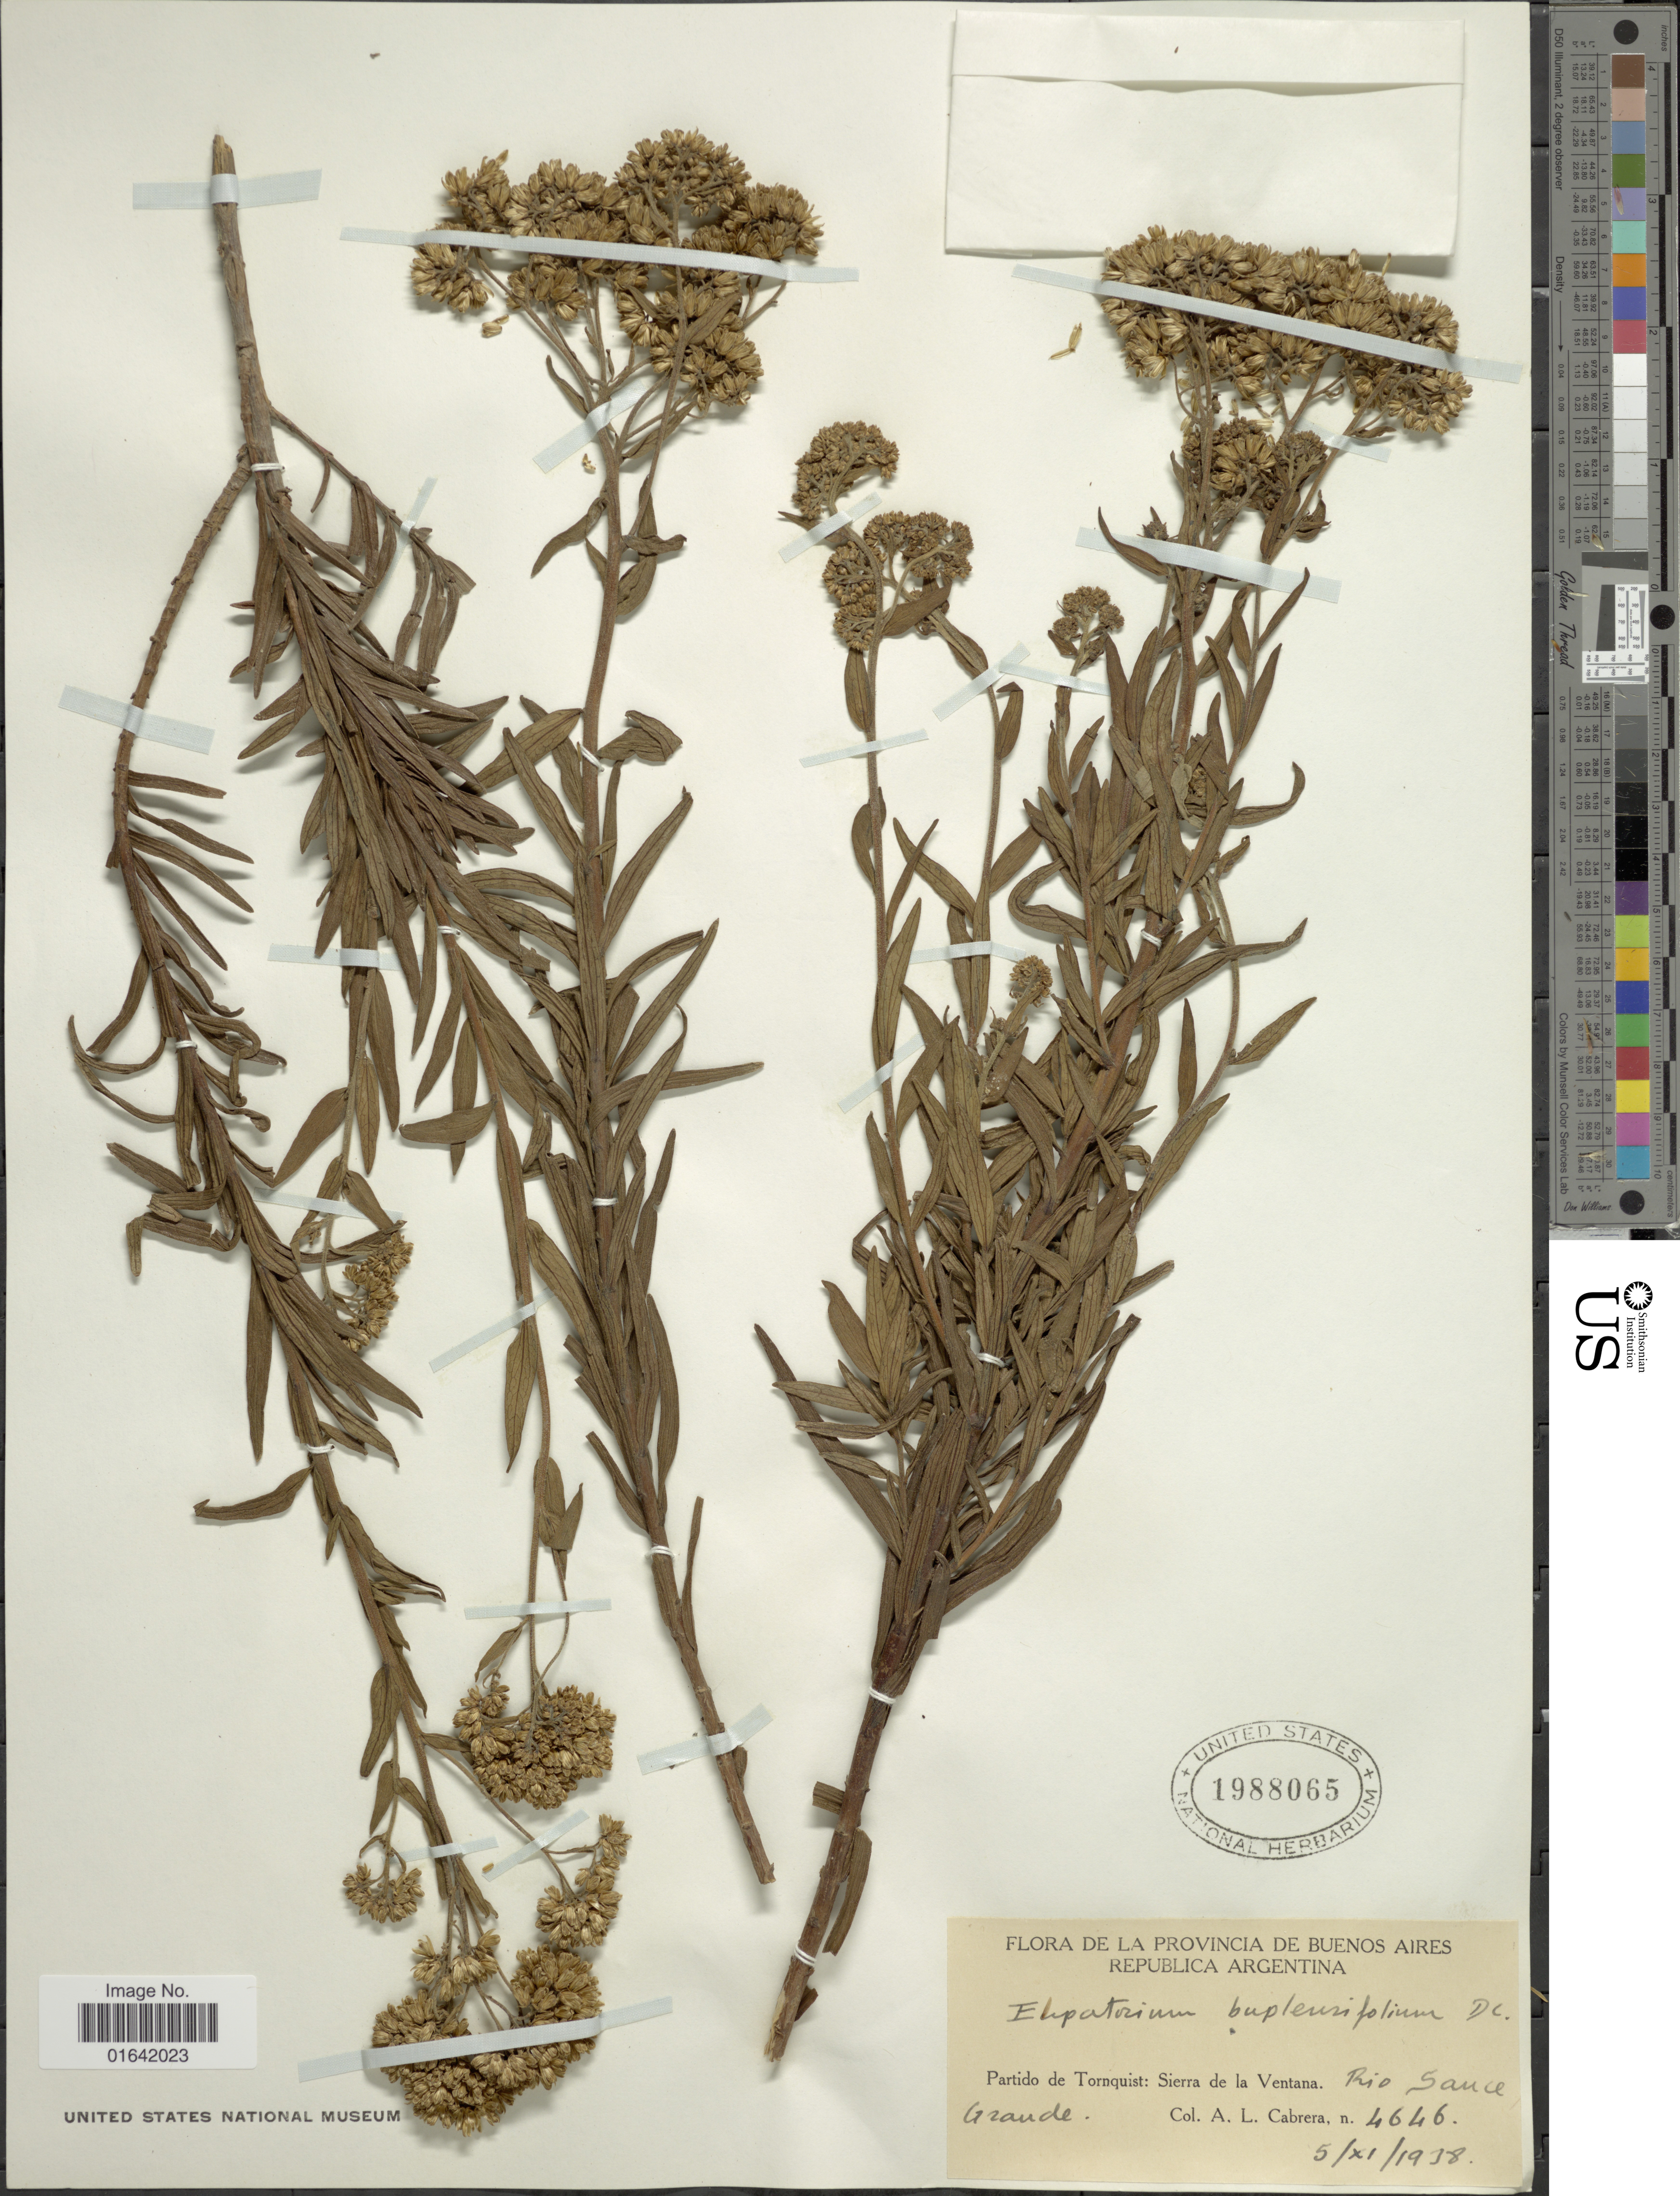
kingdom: Plantae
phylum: Tracheophyta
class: Magnoliopsida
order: Asterales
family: Asteraceae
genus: Campovassouria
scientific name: Campovassouria bupleurifolia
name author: (DC.) R.M. King & H. Rob.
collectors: A. L. Cabrera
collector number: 4646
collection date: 1938-11-05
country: Argentina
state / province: Buenos Aires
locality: Partido de Tornquist: Sierra de la Ventana, Rio Sauce Grande.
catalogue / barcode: US 1988065